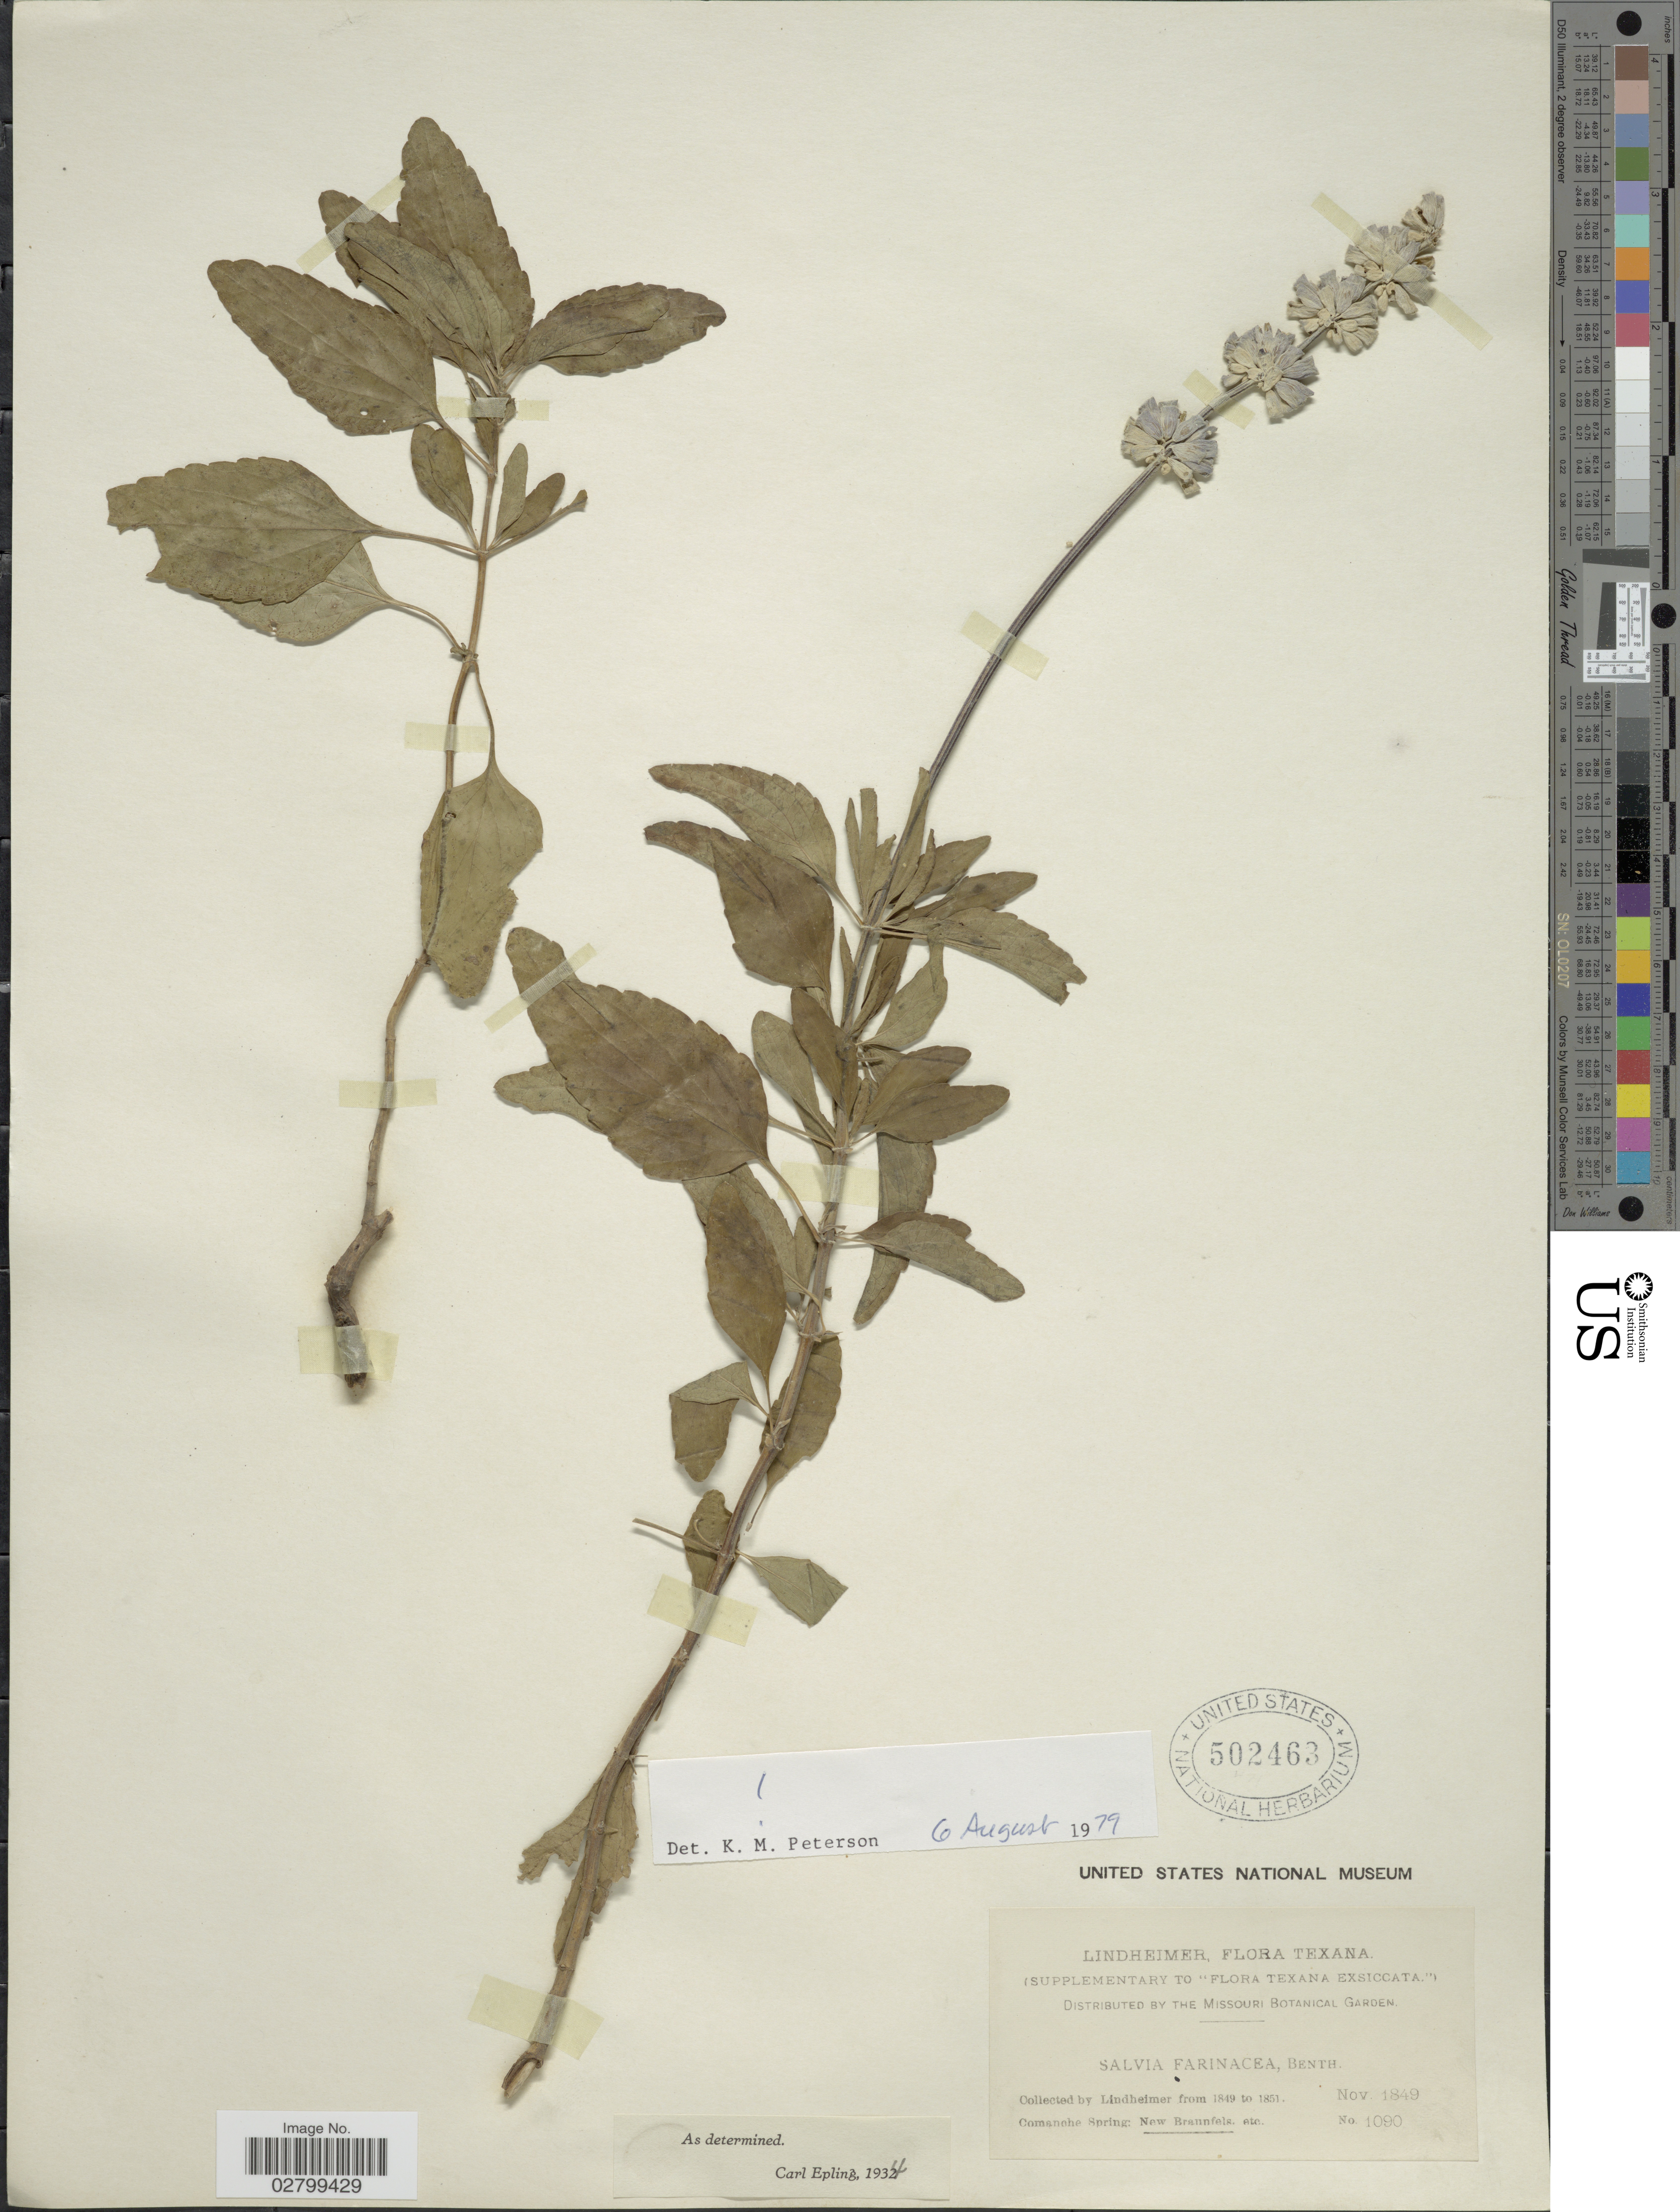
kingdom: Plantae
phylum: Tracheophyta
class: Magnoliopsida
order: Lamiales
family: Lamiaceae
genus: Salvia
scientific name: Salvia farinacea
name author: Benth.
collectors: F. Lindheimer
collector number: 1090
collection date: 1849-11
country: United States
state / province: Texas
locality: Comanche Spring: New Braunfels, etc.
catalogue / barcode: US 502463